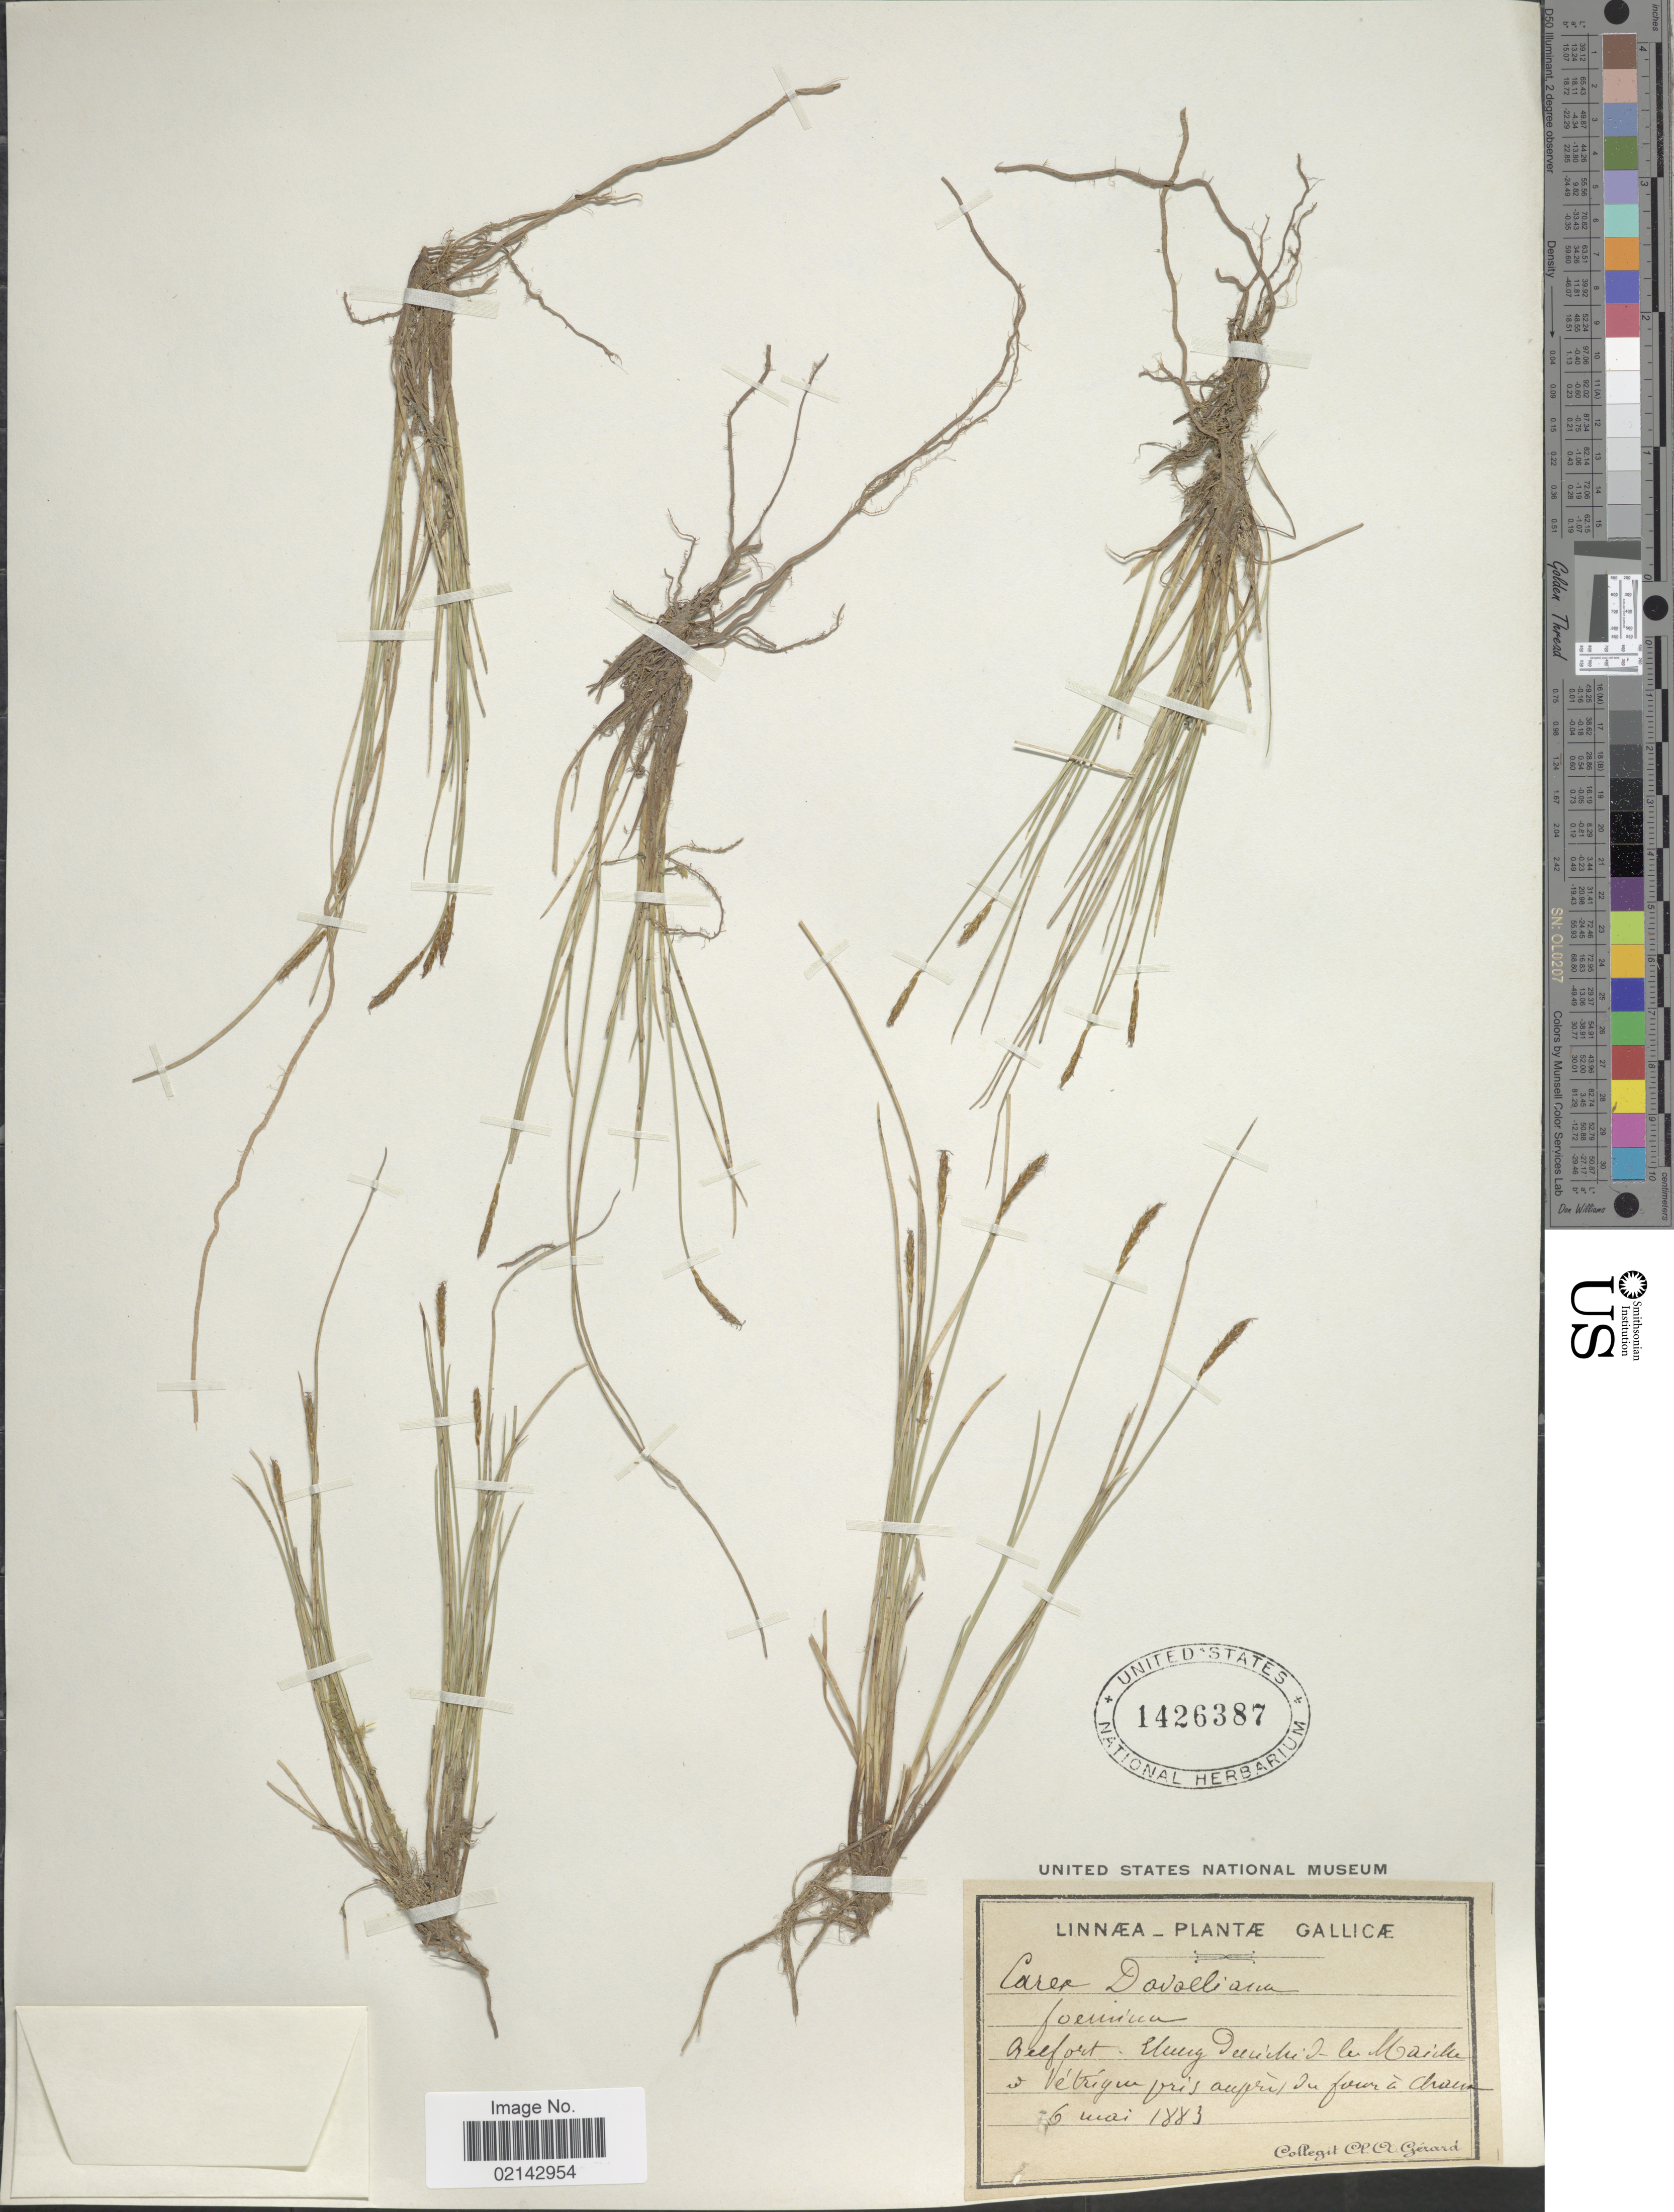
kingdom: Plantae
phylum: Tracheophyta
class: Liliopsida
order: Poales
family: Cyperaceae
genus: Carex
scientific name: Carex davalliana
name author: Sm.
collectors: C. Gerard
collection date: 1883-05-06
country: France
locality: Gallicae, Belfort Etang declivibis de la Mariche a Vetrigue pres auteur de four a chana. [interpreted]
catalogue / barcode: US 1426387